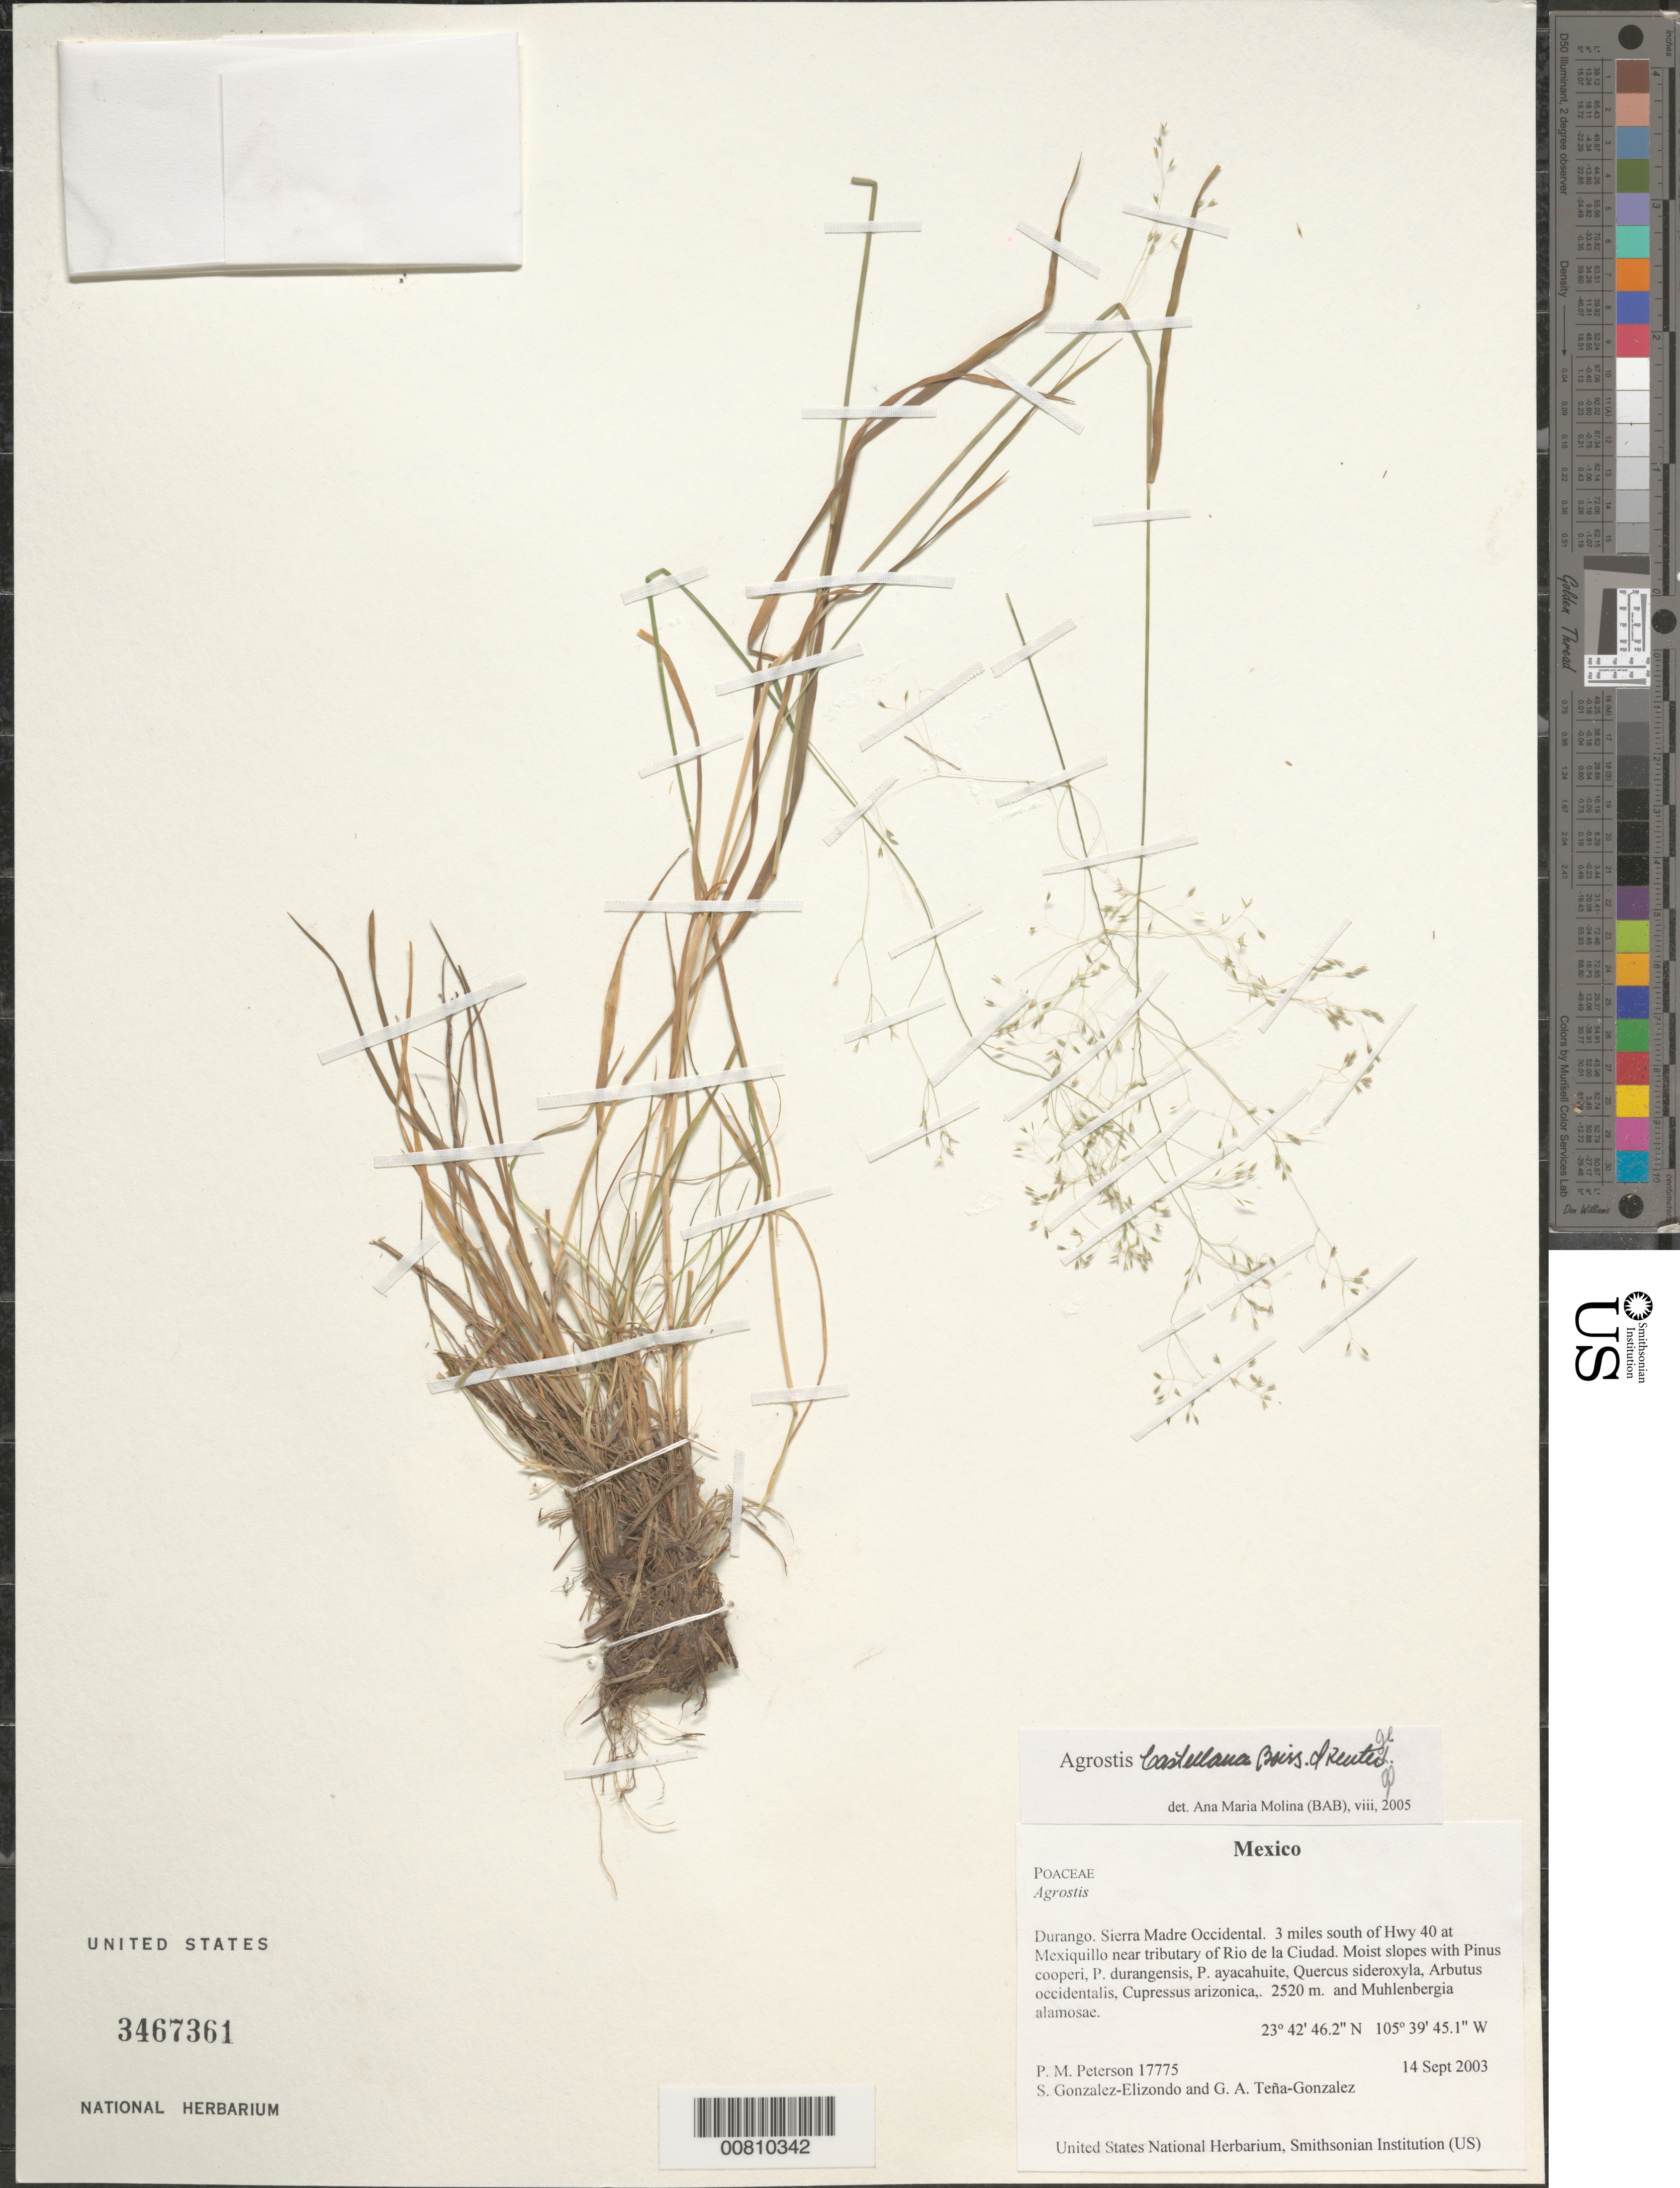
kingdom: Plantae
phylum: Tracheophyta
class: Liliopsida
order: Poales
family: Poaceae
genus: Agrostis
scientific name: Agrostis castellana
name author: Boiss. & Reut.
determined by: Molina, Ana M. de R.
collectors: P. M. Peterson, M. S. González-Elizondo & G. Teña-Gonzalez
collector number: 17775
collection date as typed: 14 Sep 2003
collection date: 2003-09-14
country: Mexico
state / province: Durango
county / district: Sierra Madre Occidental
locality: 3 miles south of Hwy 40 at Mexiquillo near tributary of Rio de la Ciudad. Moist slopes with Pinus cooperi, P. durangensis, P. ayacahuite, Quercus sideroxyla, Arbutus occidentalis, Cupressus arizonica,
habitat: and Muhlenbergia alamosae.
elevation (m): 2520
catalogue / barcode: US 3467361